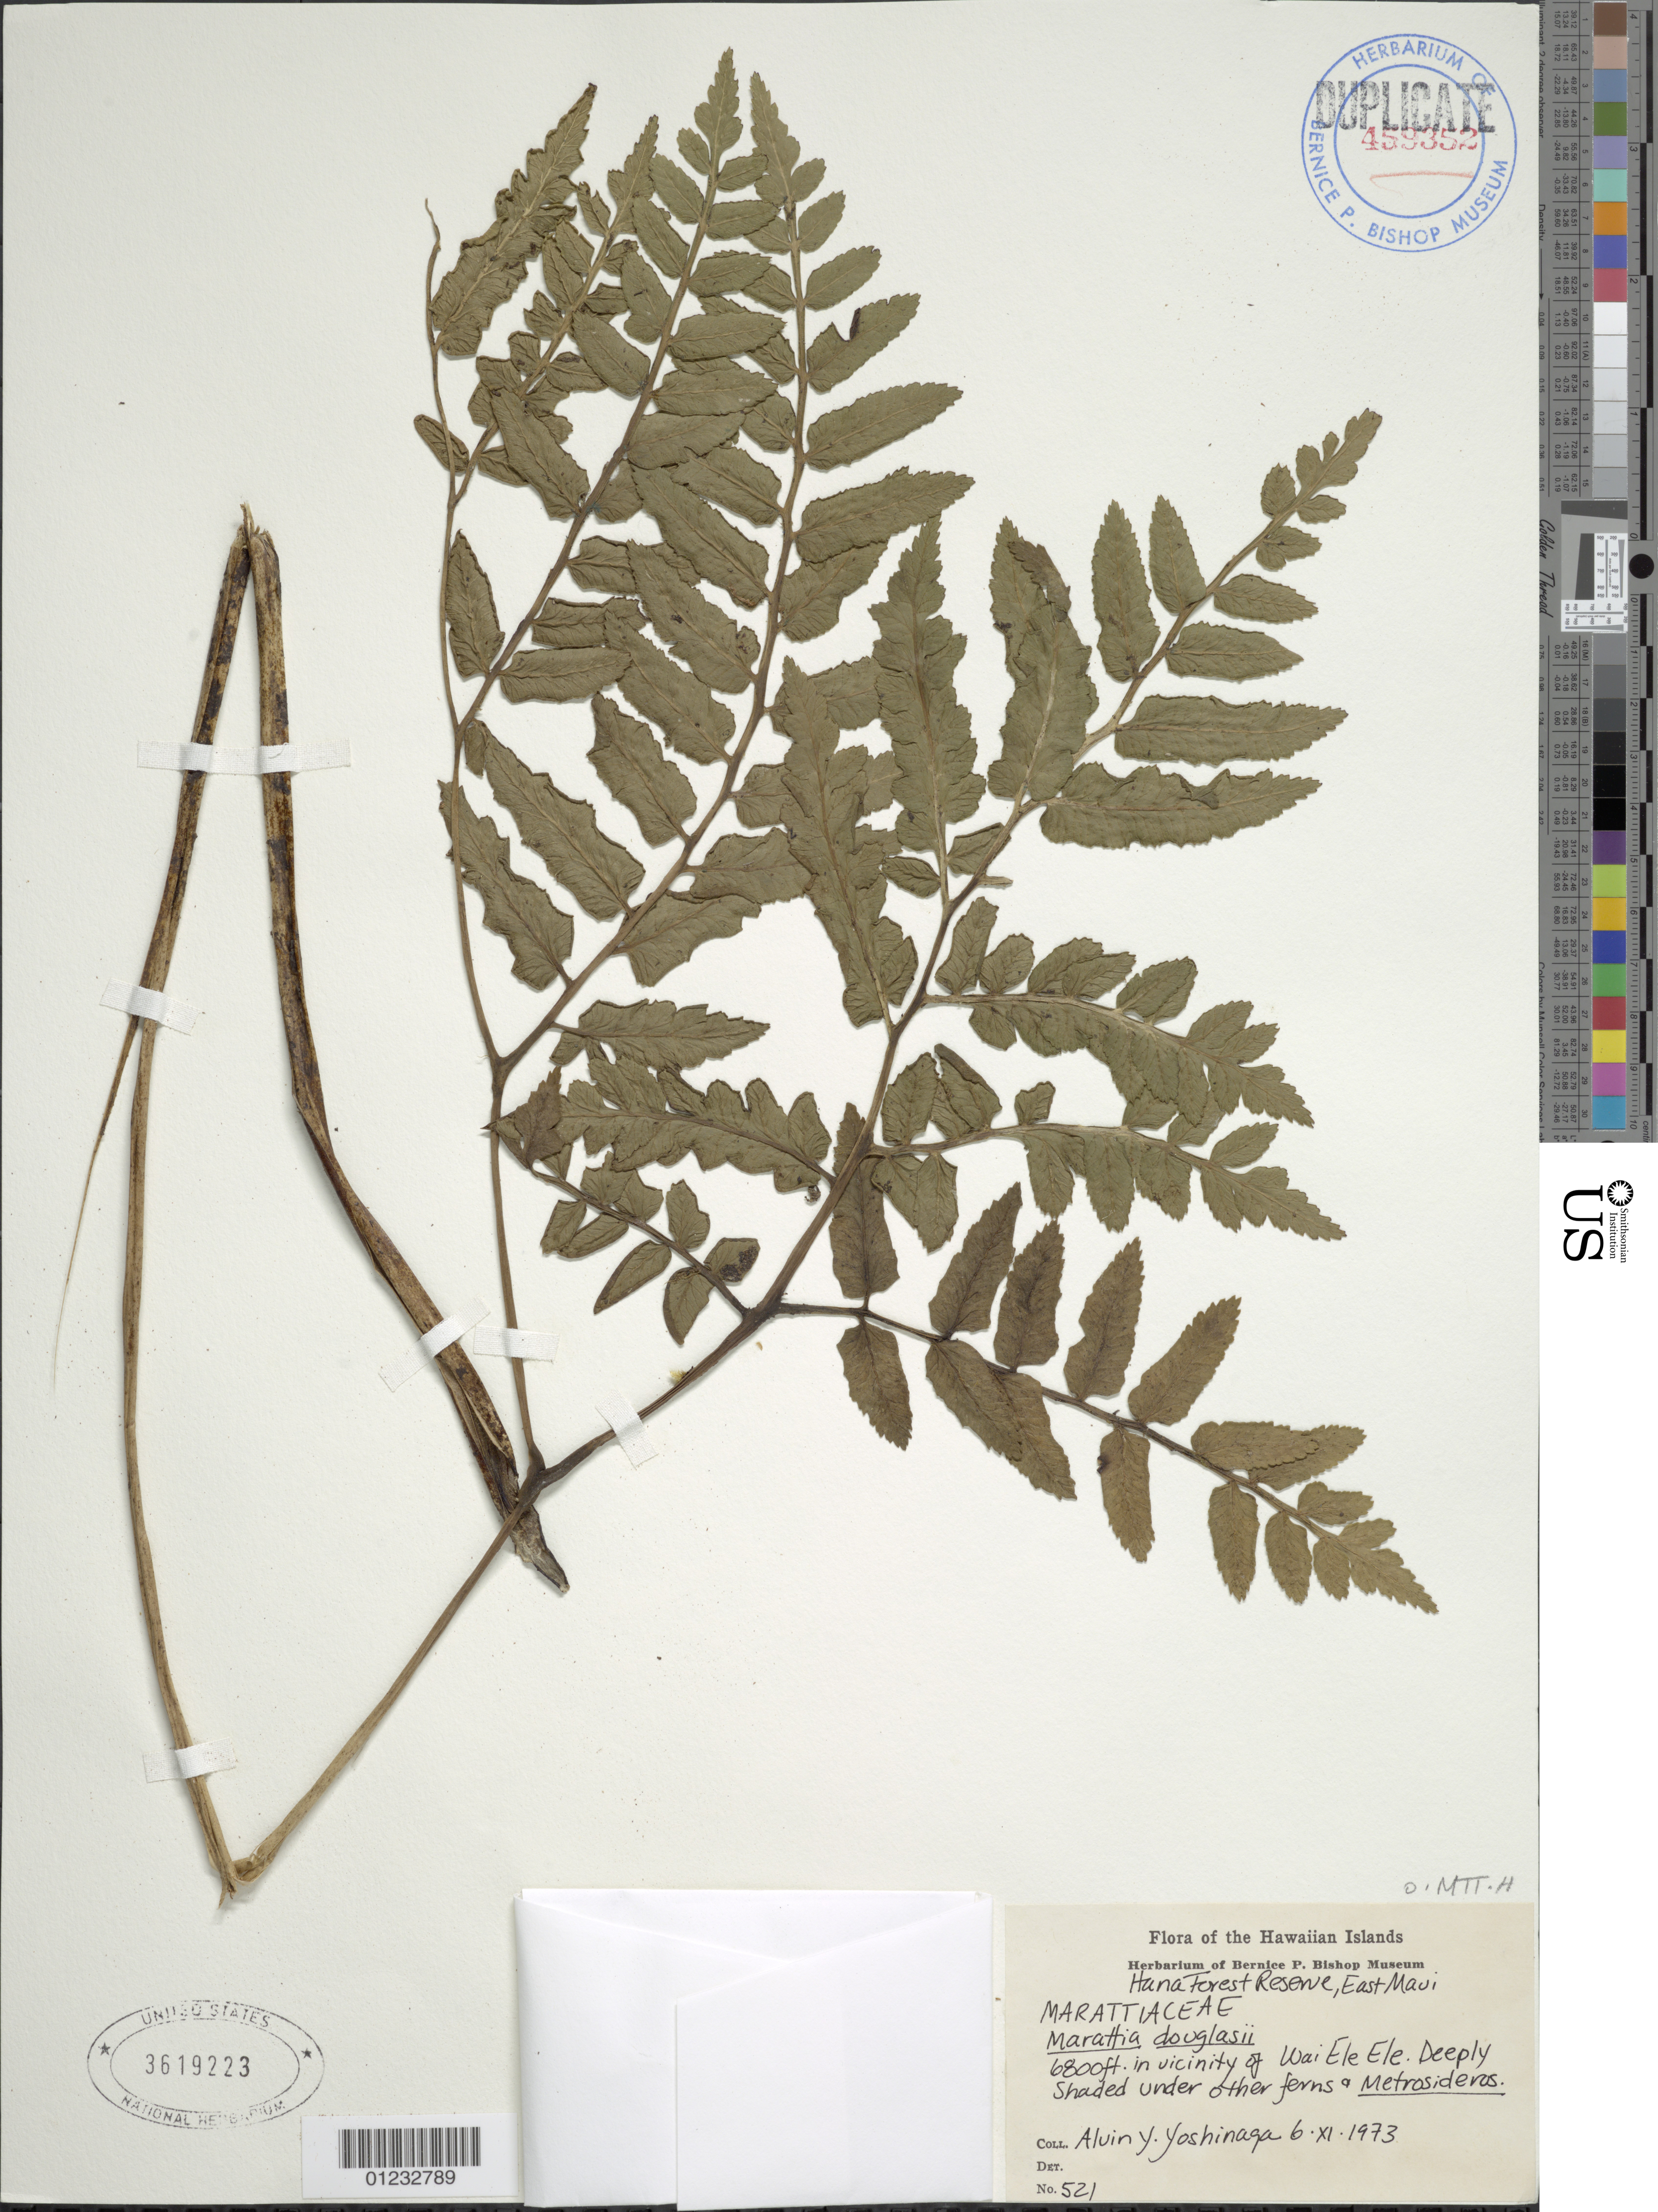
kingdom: Plantae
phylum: Tracheophyta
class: Polypodiopsida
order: Marattiales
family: Marattiaceae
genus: Marattia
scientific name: Marattia douglasii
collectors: A. Yoshinaga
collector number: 521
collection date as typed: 6.xi.1973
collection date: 1973-11-06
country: United States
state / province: Hawaii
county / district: Maui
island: Maui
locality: East Maui, in vicinity of Wai Ele Ele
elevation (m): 2073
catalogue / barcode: US 3619223